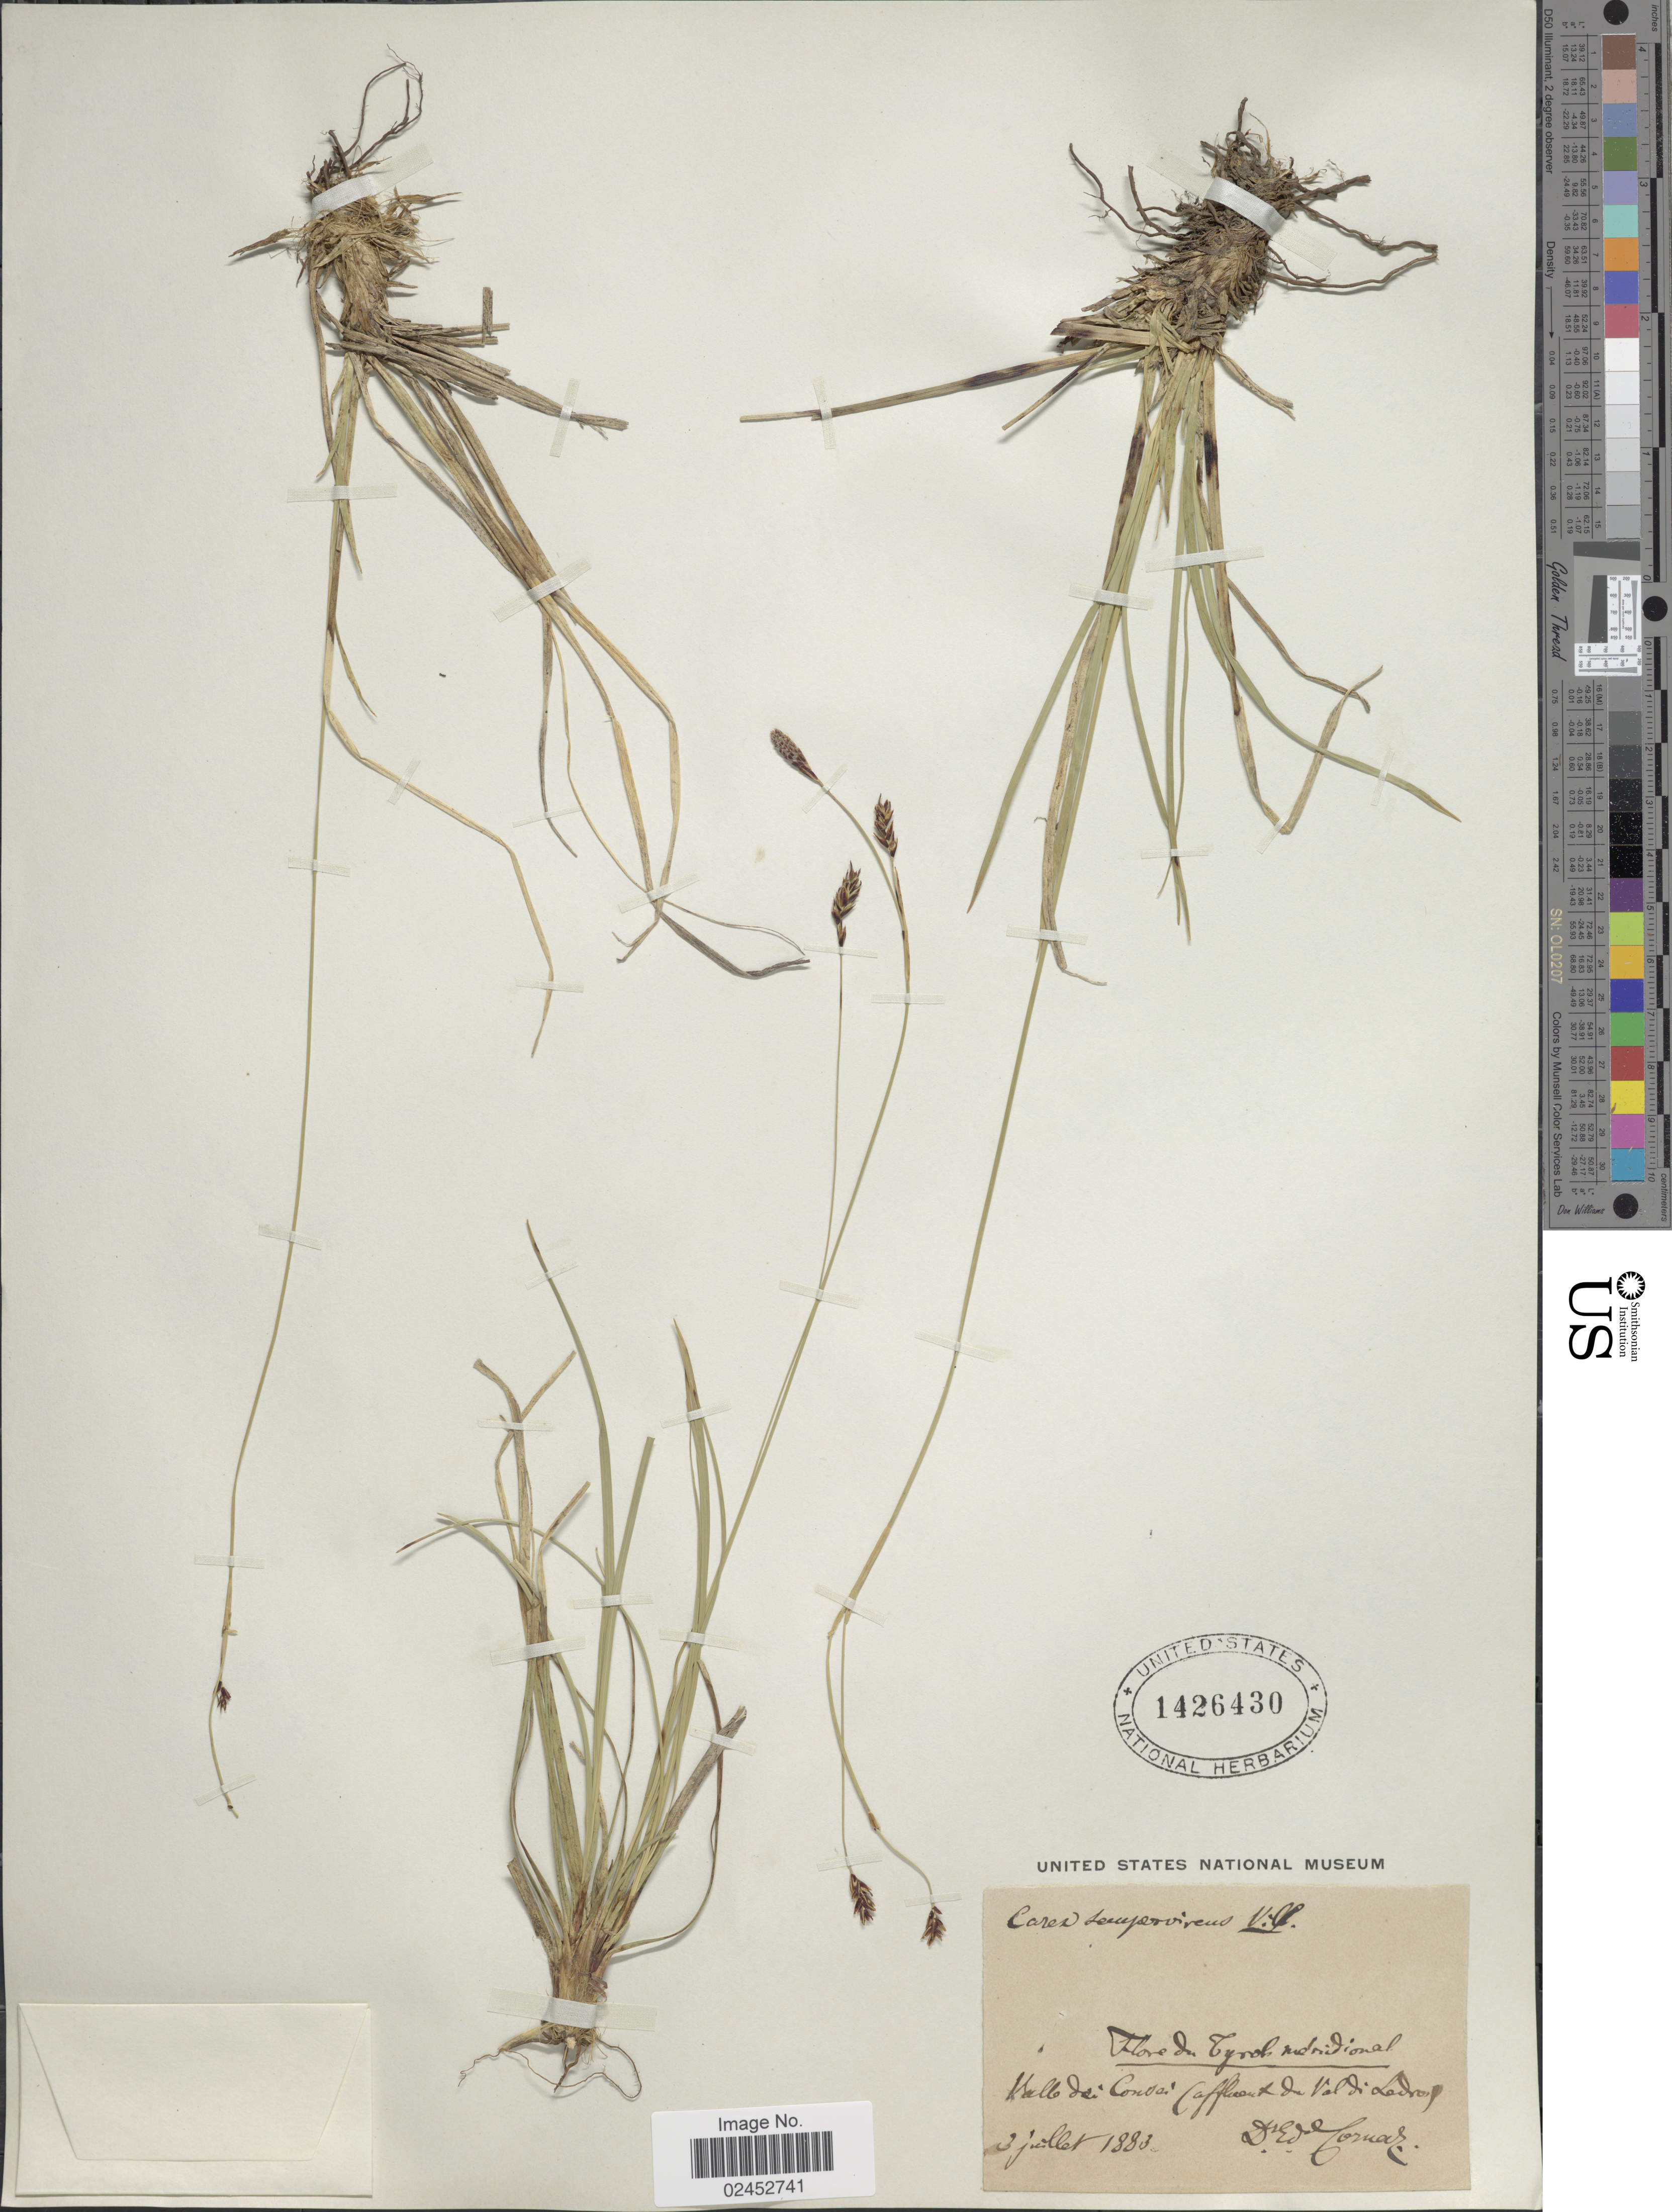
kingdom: Plantae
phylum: Tracheophyta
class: Liliopsida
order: Poales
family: Cyperaceae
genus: Carex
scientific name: Carex sempervirens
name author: Vill.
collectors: Cornaz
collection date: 1883-07-03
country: Italy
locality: Tyrol meridional, valle di Condei (affluent du Val di Ledro). [interpreted]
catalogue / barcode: US 1426430